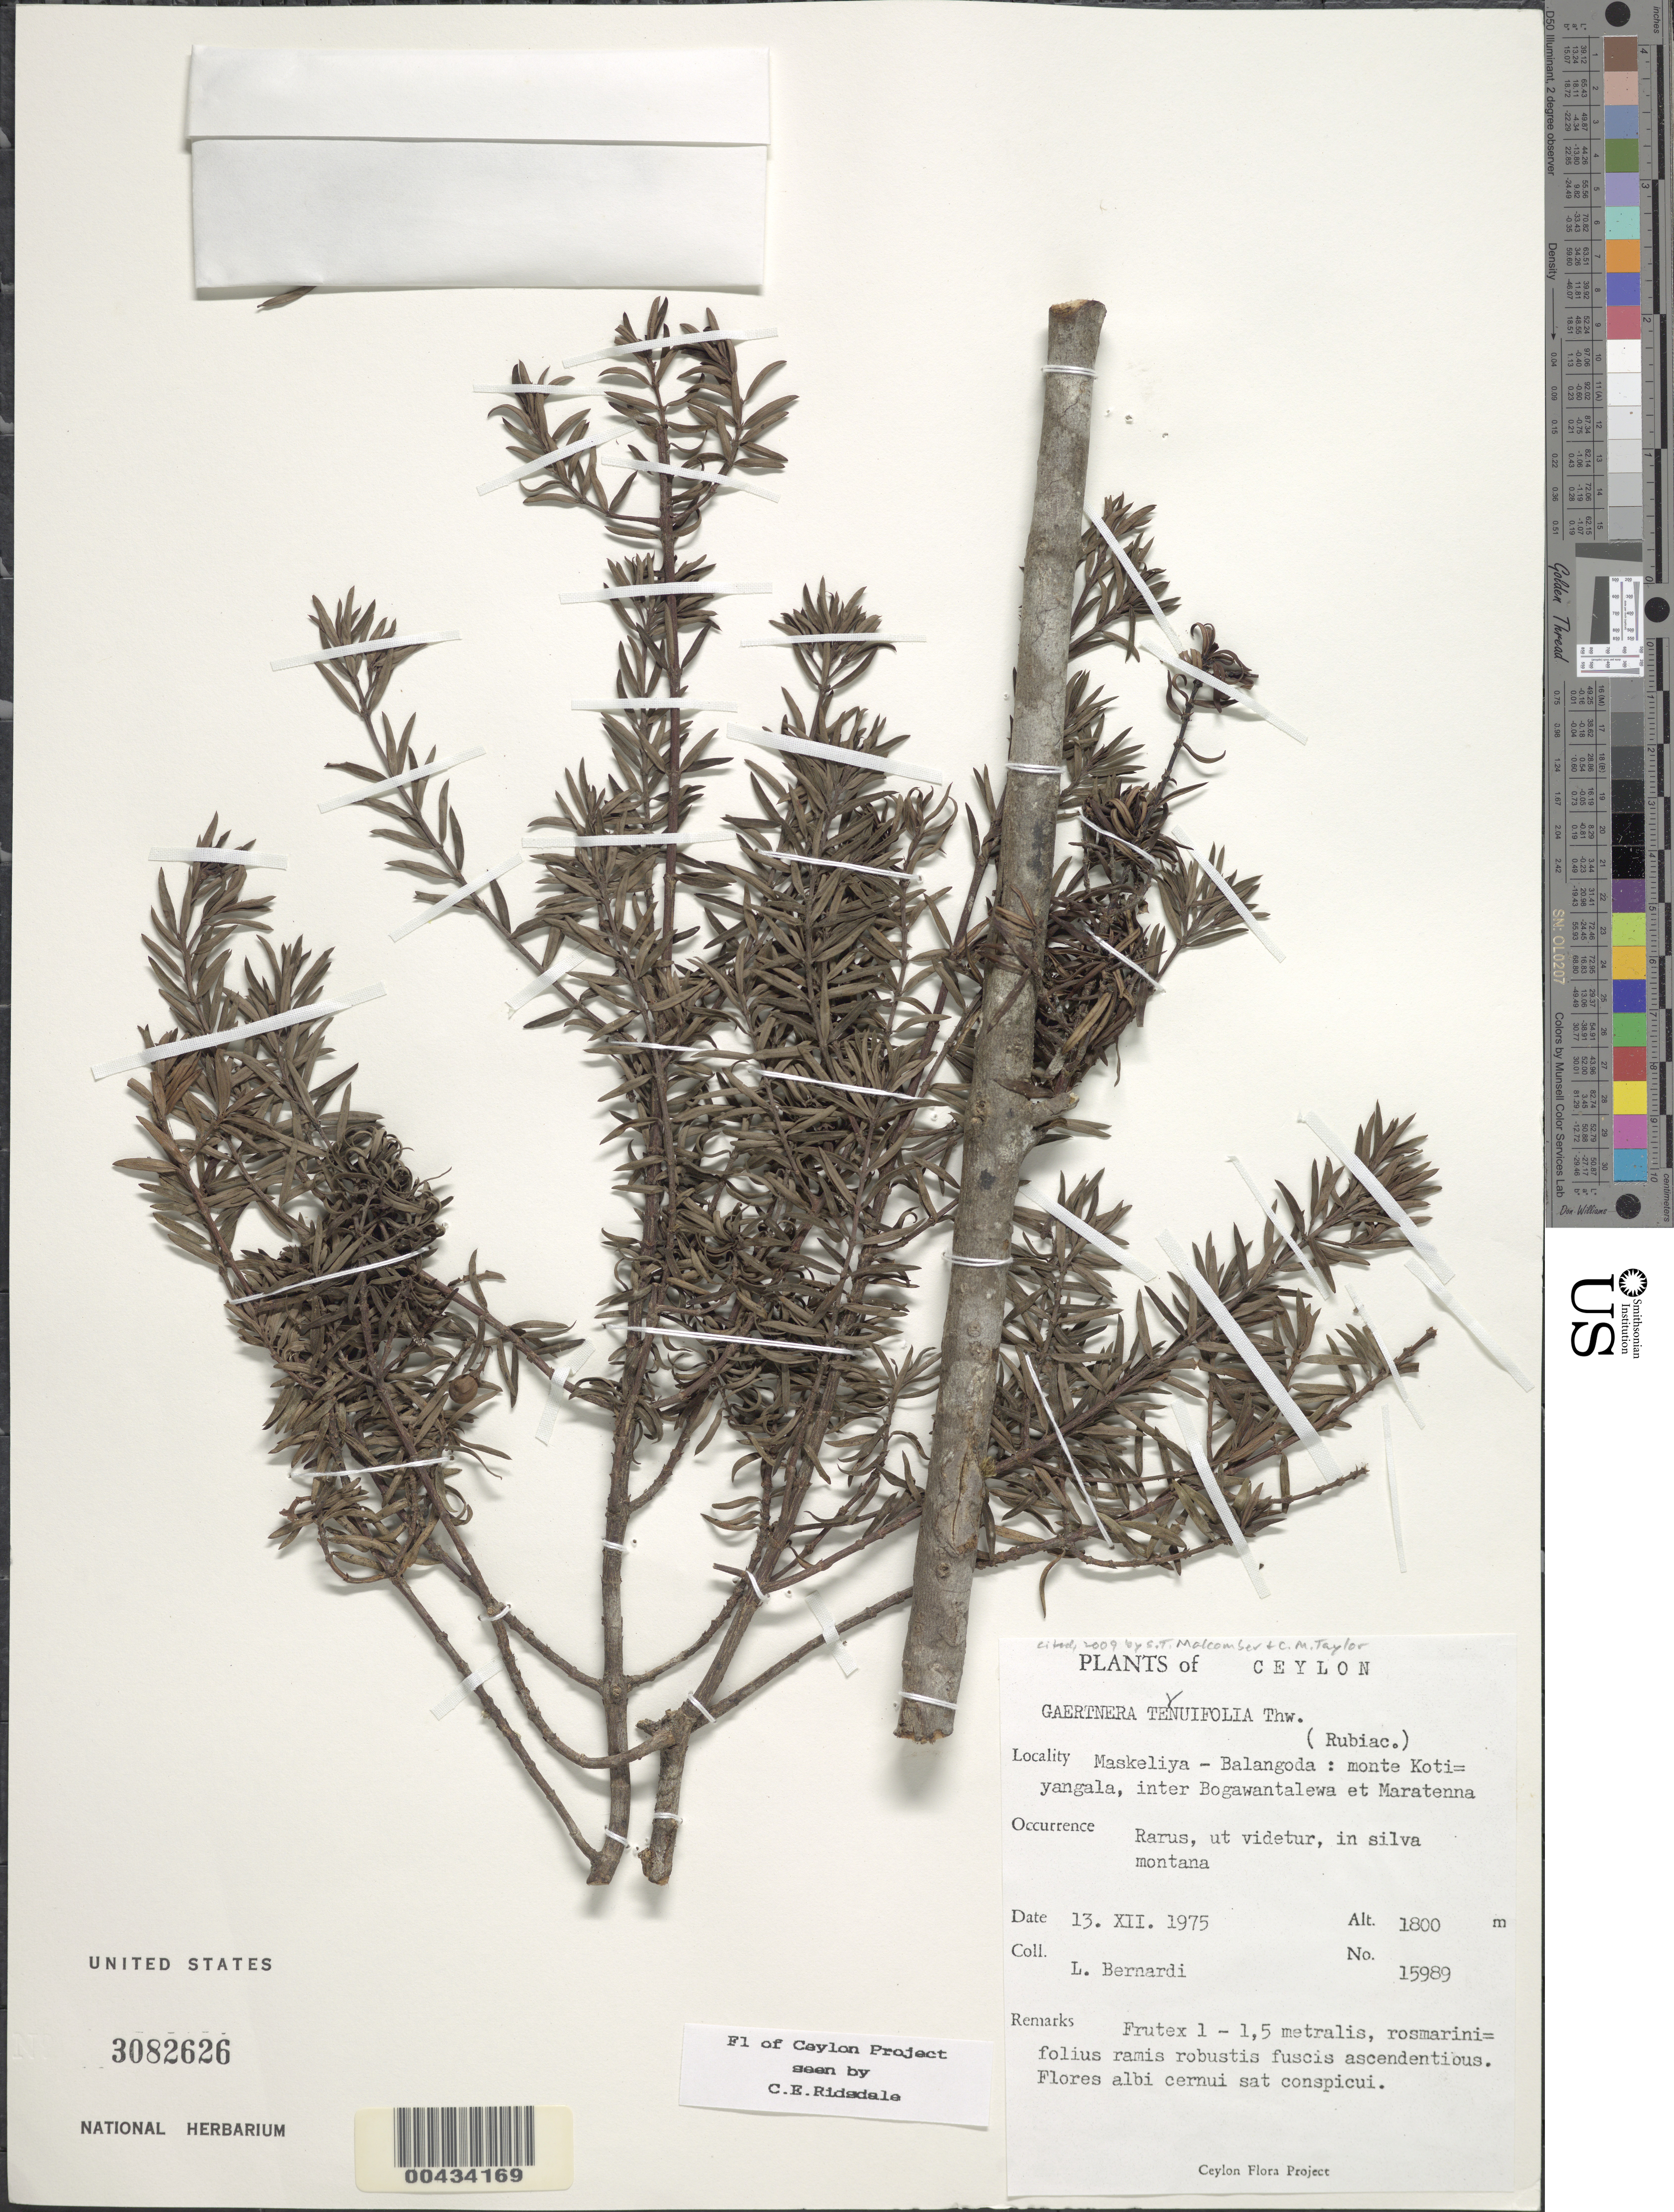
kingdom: Plantae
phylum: Tracheophyta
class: Magnoliopsida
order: Gentianales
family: Rubiaceae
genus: Gaertnera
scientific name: Gaertnera ternifolia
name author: Thwaites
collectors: L. Bernardi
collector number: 15989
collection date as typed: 13 Dec 1975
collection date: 1975-12-13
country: Sri Lanka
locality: Maskeliya-Balangoda, Kotiyangala mtn, between Bogawantalewa and Maratenna Group Tea Estates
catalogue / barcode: US 3082626